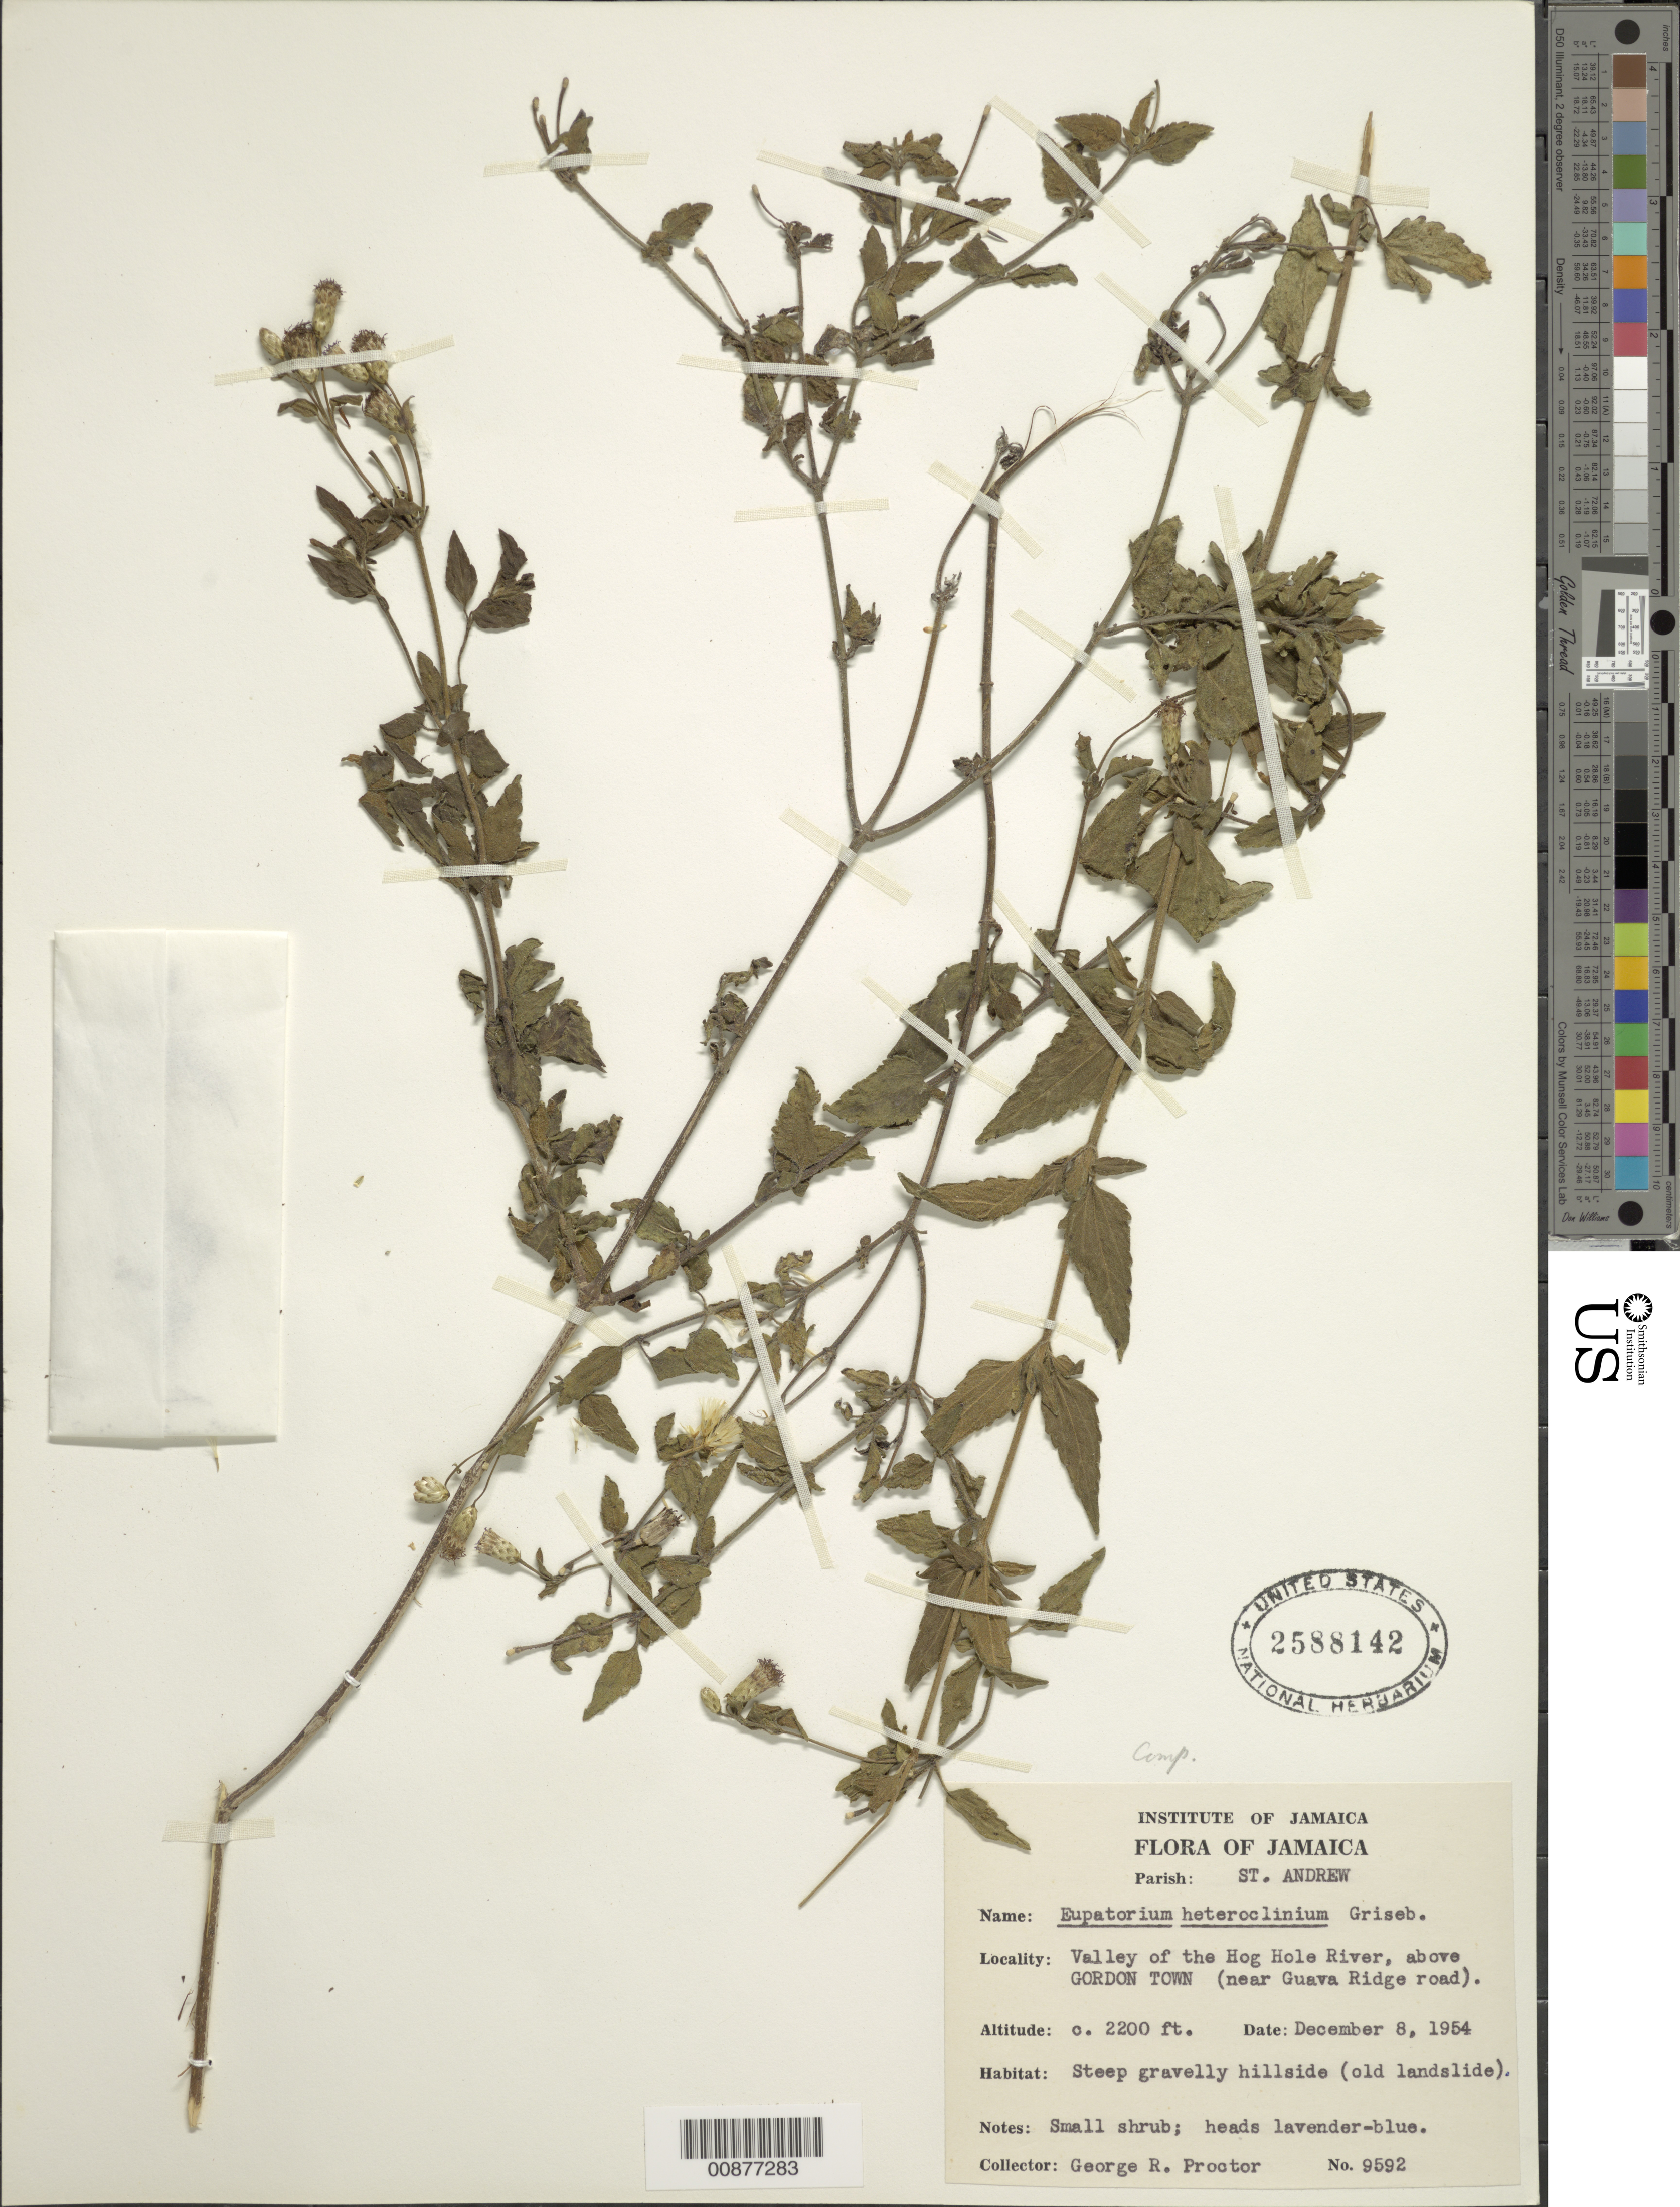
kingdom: Plantae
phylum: Tracheophyta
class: Magnoliopsida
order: Asterales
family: Asteraceae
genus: Chromolaena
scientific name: Chromolaena heteroclinia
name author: (Griseb.) R.M. King & H. Rob.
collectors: G. R. Proctor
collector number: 9592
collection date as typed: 08 Dec 1954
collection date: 1954-12-08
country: Jamaica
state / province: Saint Andrew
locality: Valley of the Hog Hole River, above Gordon Town (near Guava Ridge road)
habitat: Steep gravelly hillside (old landslide)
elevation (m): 671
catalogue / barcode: US 2588142